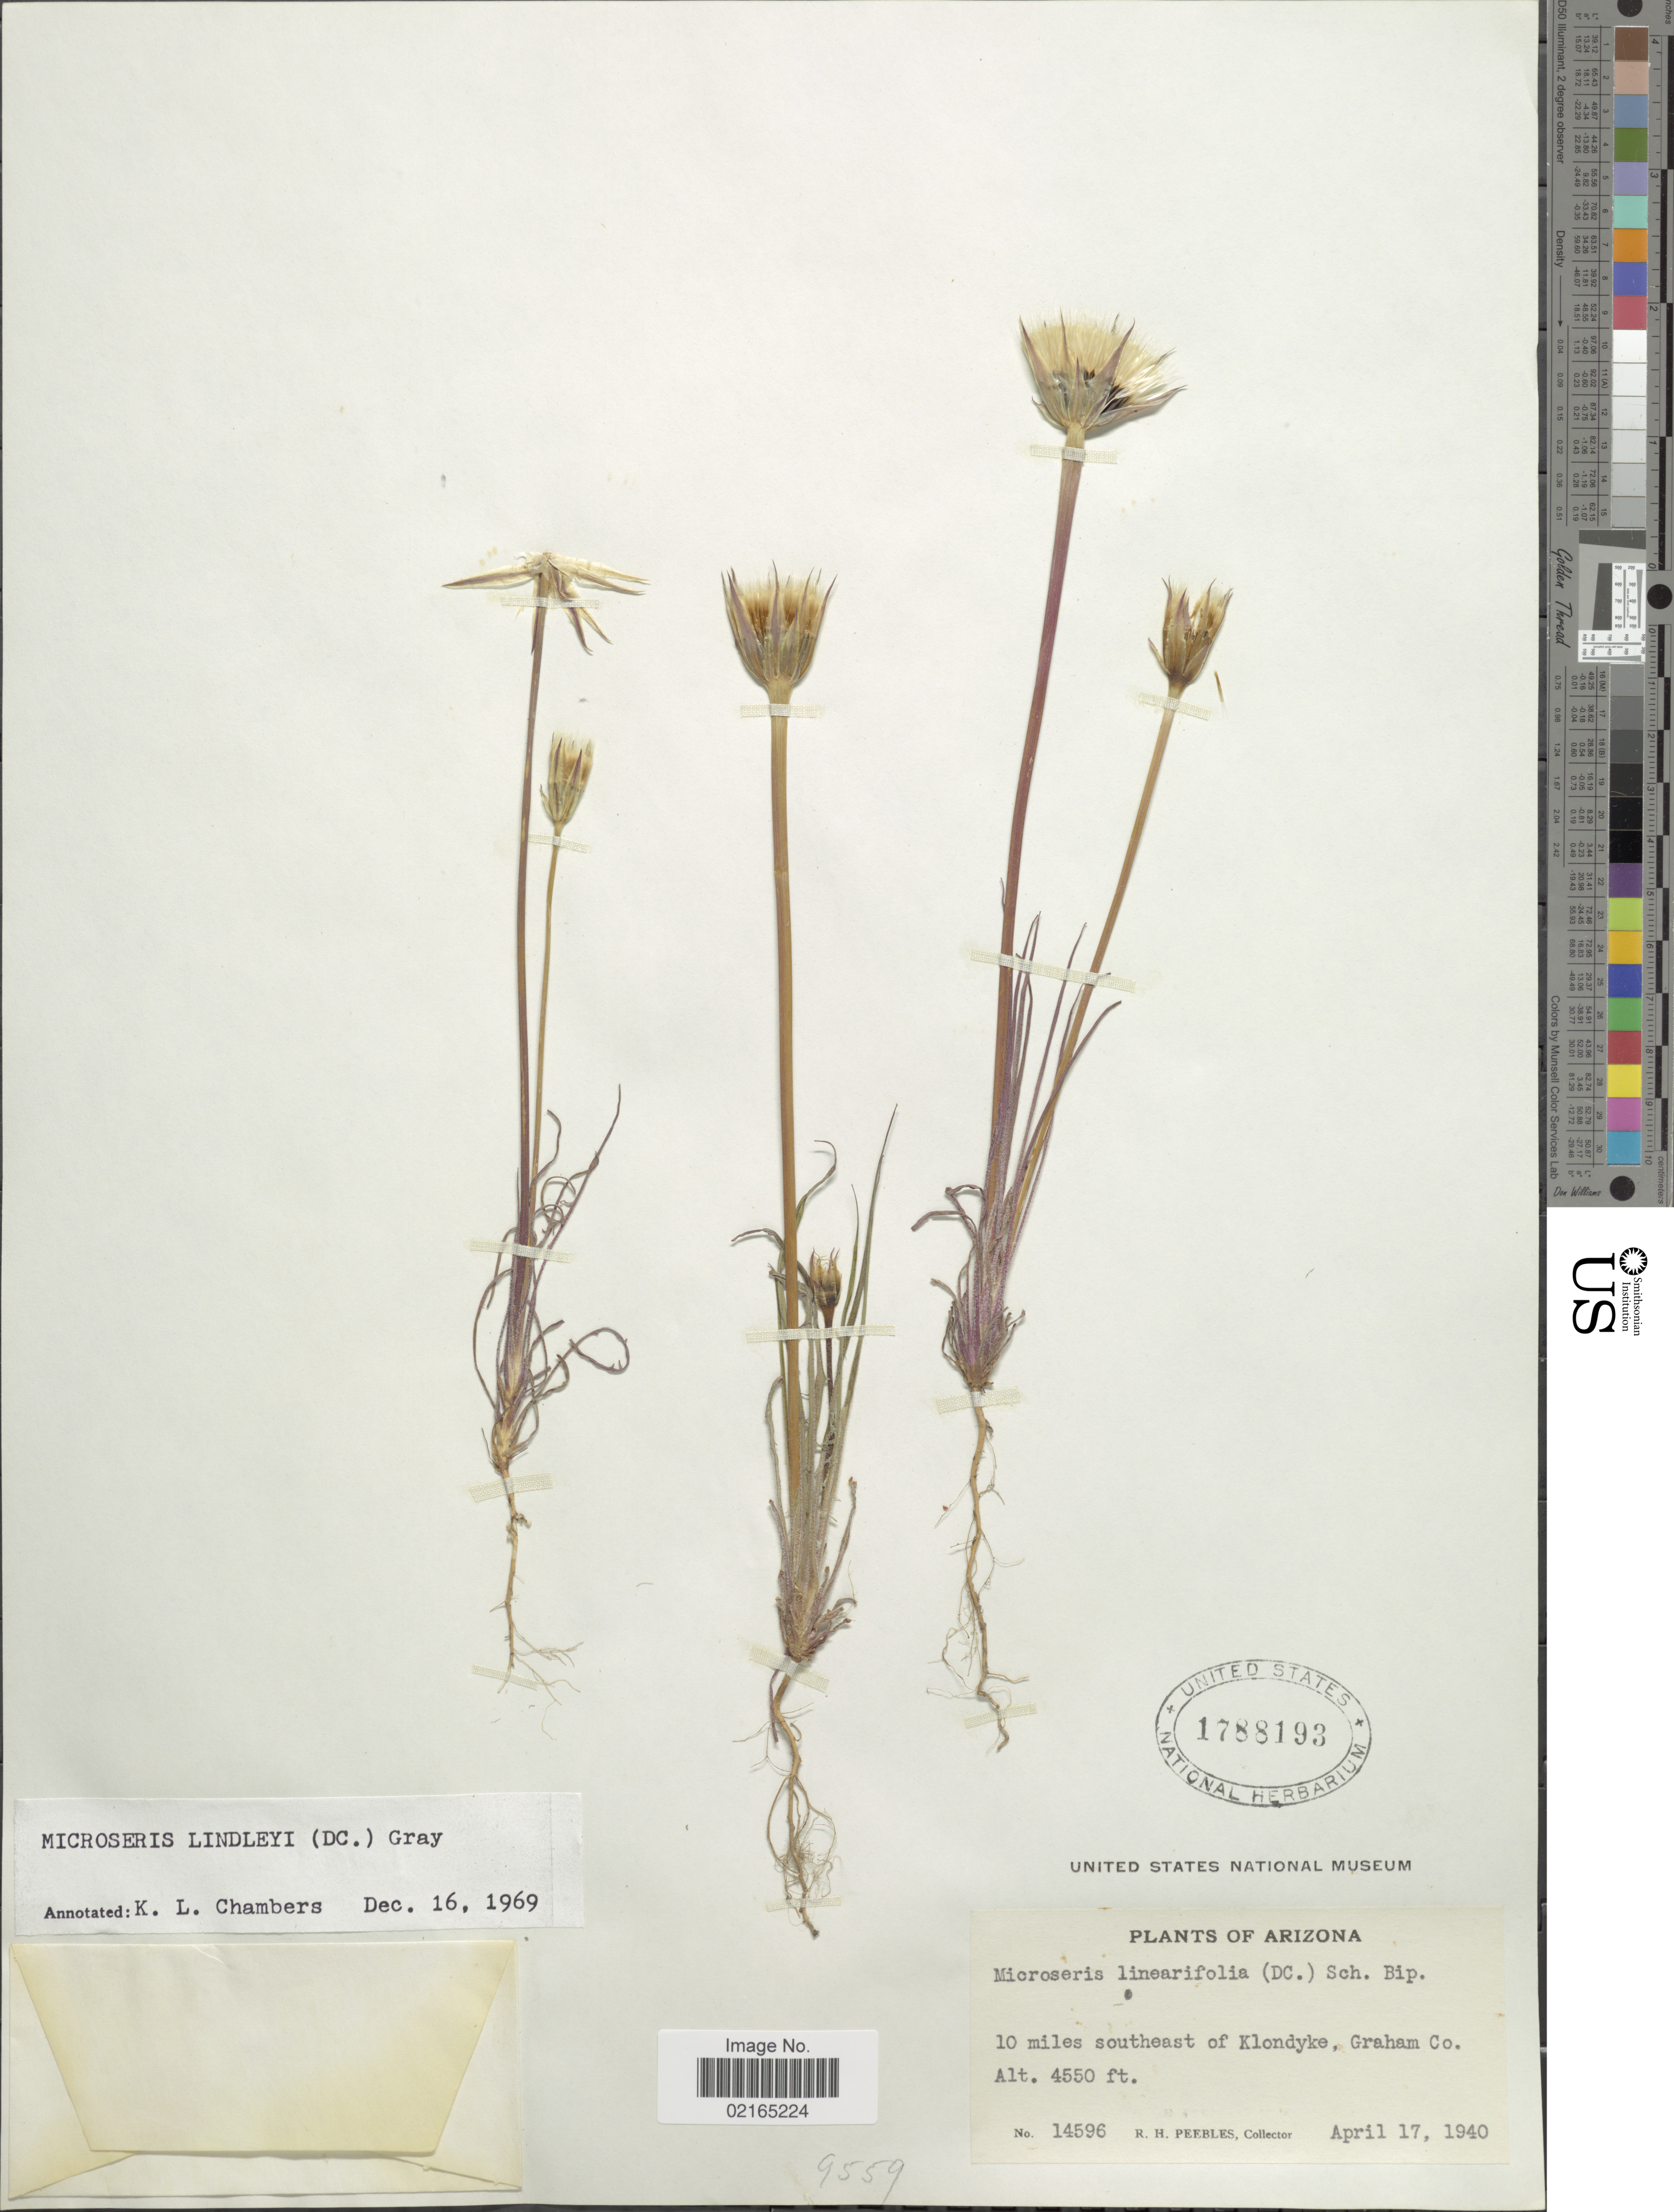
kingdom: Plantae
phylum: Tracheophyta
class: Magnoliopsida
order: Asterales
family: Asteraceae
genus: Uropappus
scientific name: Uropappus lindleyi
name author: (DC.) Nutt.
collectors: R. H. Peebles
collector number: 14596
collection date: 1940-04-17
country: United States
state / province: Arizona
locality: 10 miles southeast of Klondyke, Graham Co.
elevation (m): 1387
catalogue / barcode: US 1788193